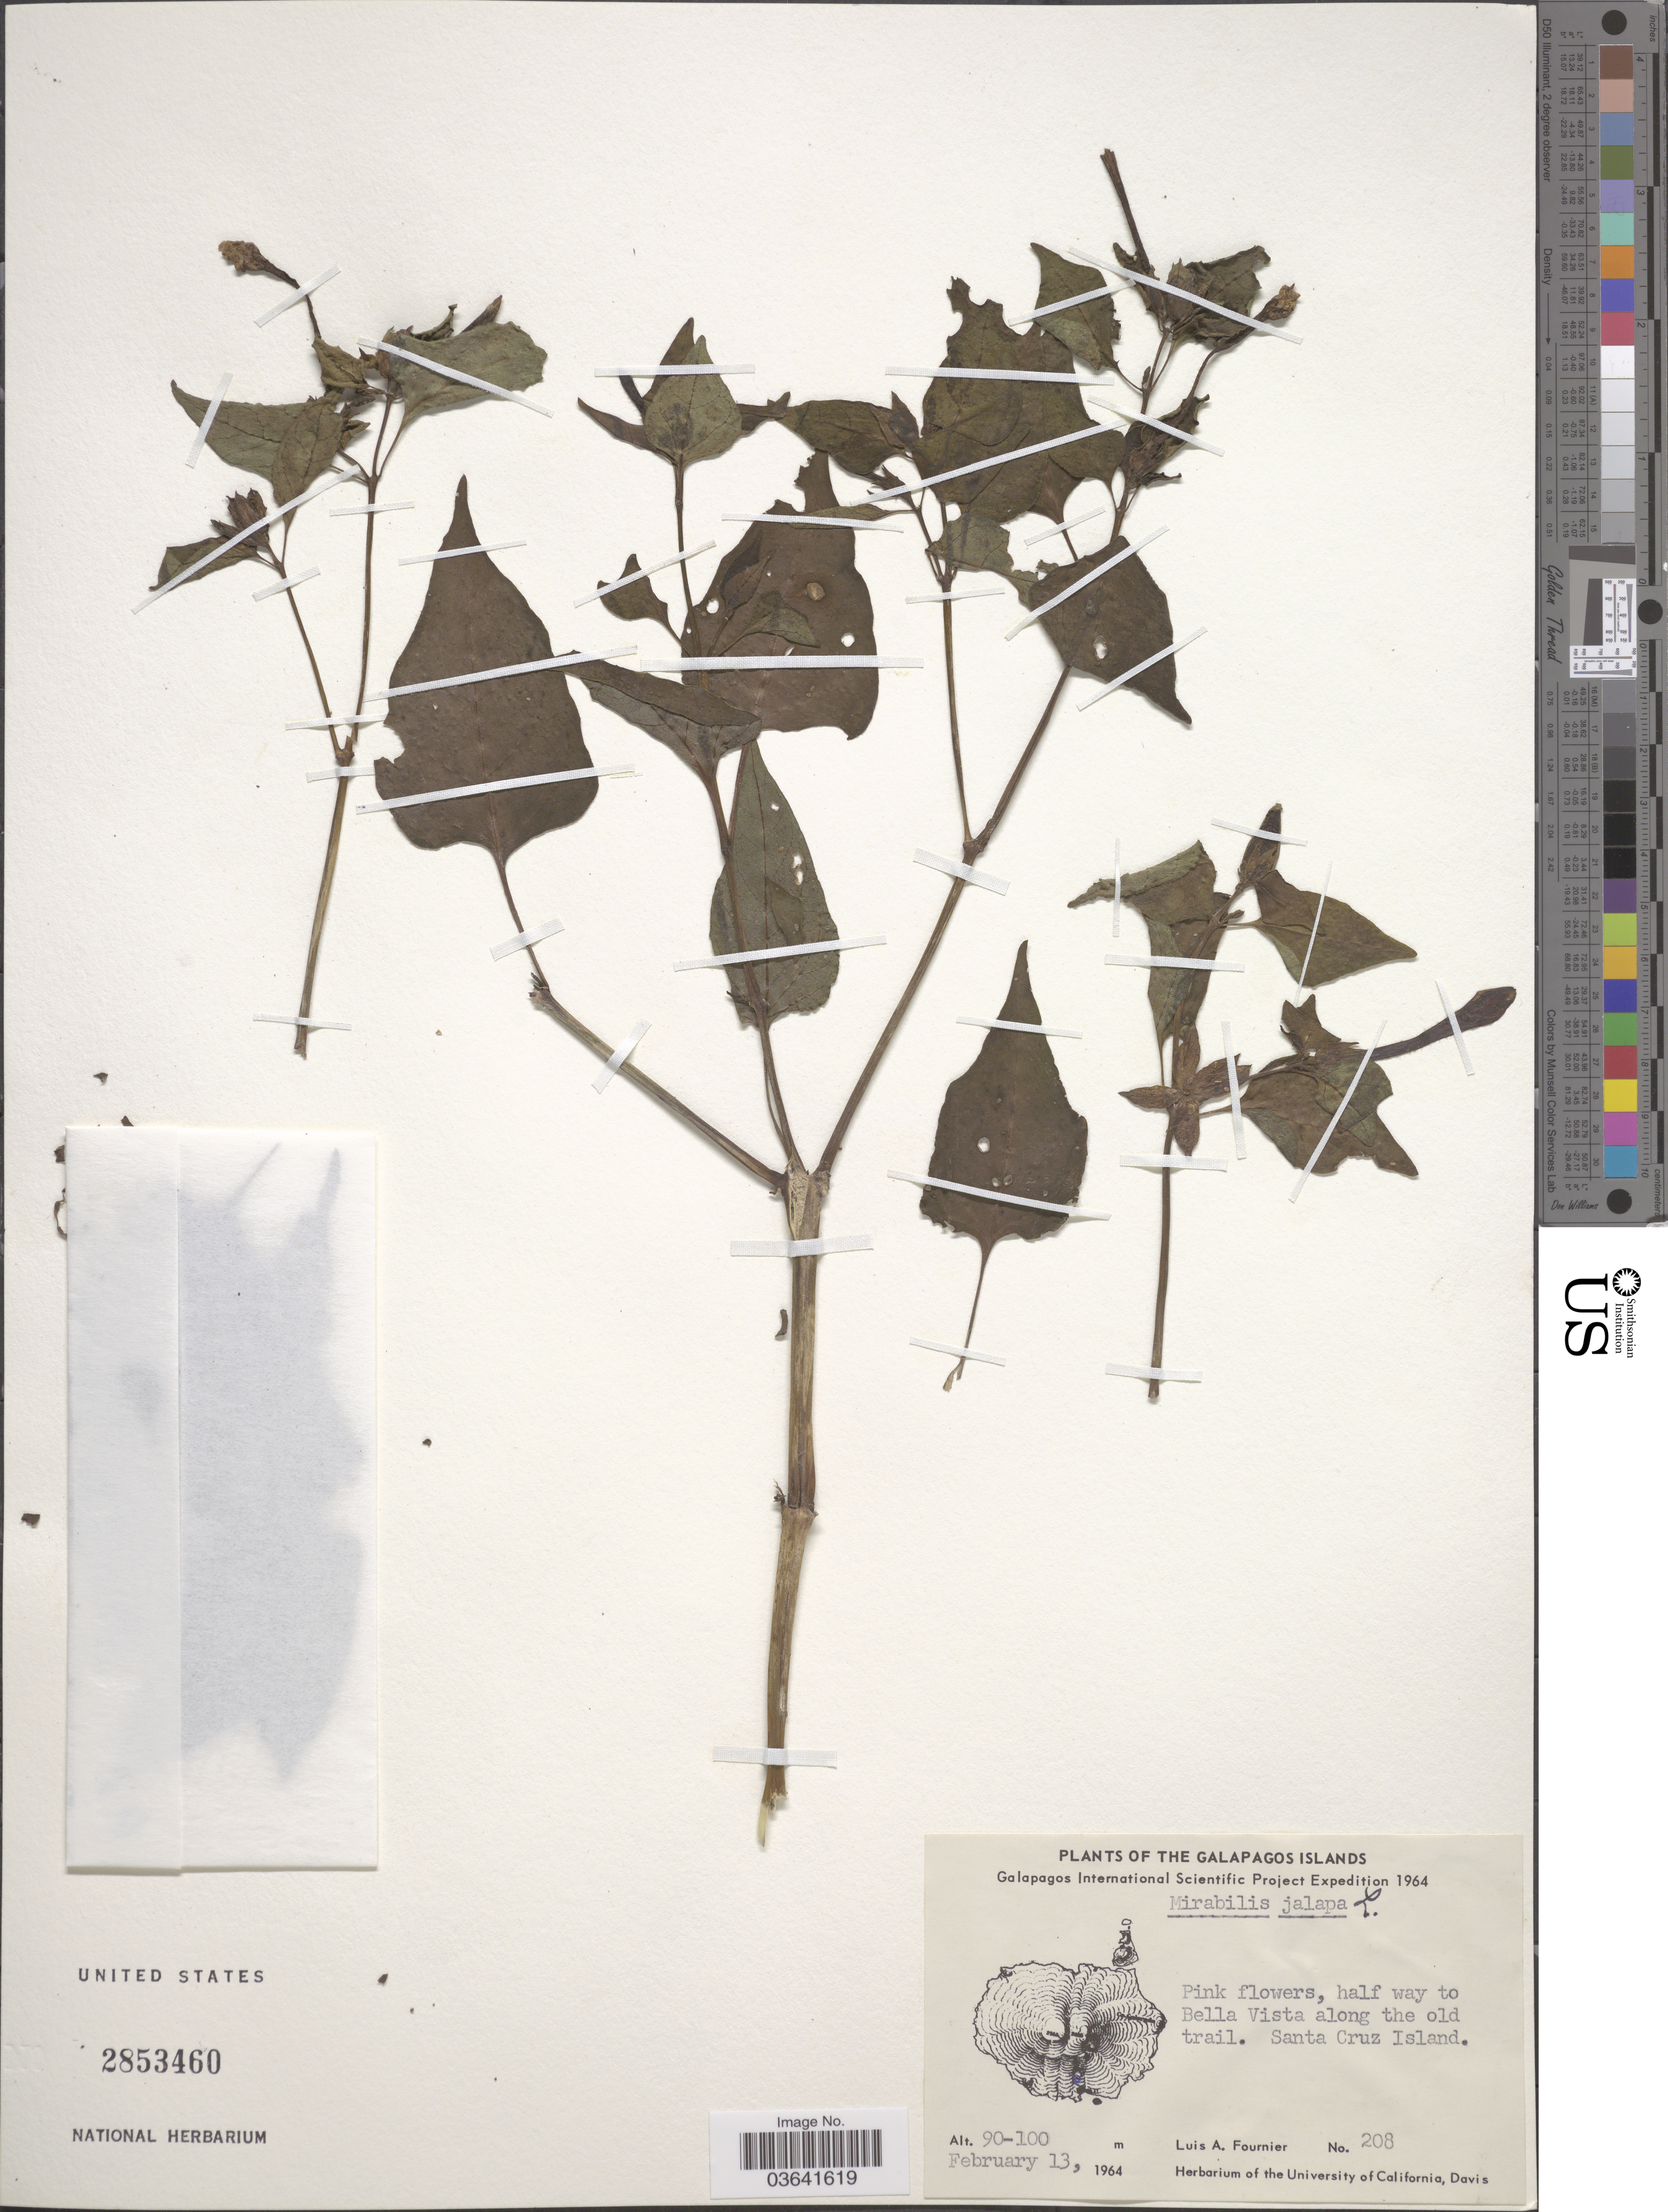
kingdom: Plantae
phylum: Tracheophyta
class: Magnoliopsida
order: Caryophyllales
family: Nyctaginaceae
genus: Mirabilis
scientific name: Mirabilis jalapa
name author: L.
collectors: L. A. Fournier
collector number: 209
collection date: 1964-02-13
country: Ecuador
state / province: Colón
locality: The Galapagos Islands. Half way to Bella Vista along the old trail. Santa Cruz Island.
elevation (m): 90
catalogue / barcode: US 2853460